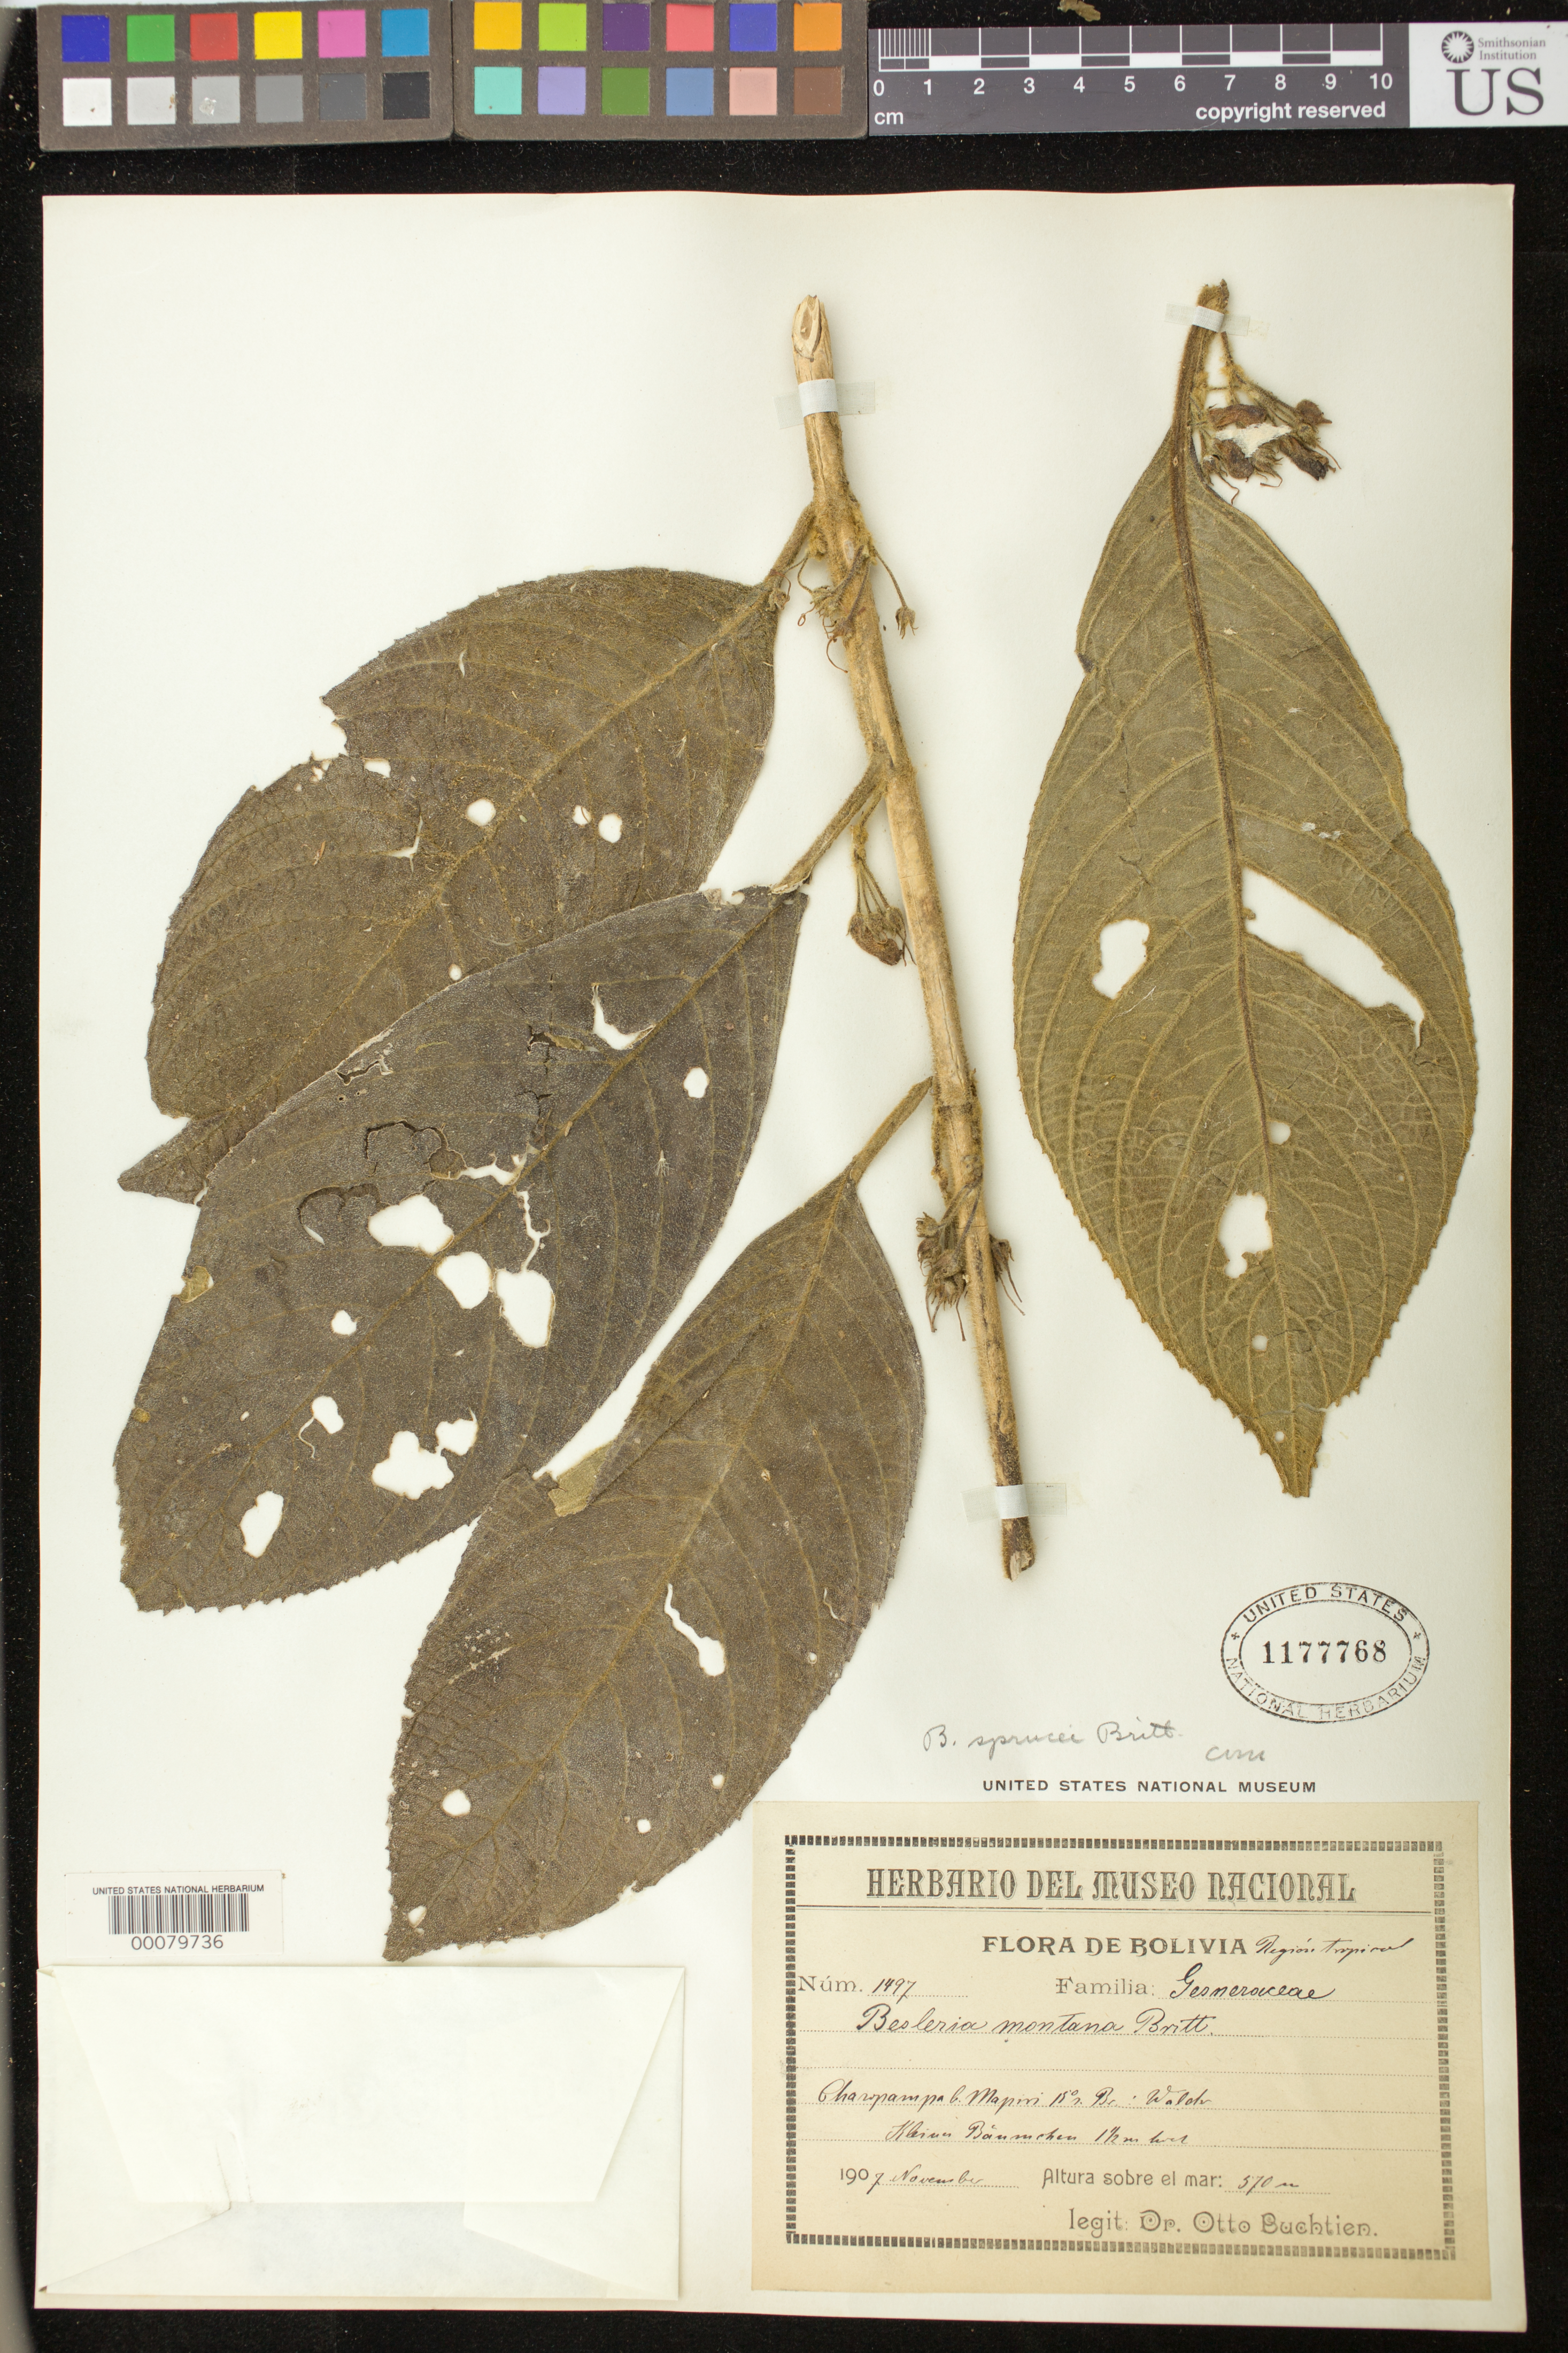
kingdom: Plantae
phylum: Tracheophyta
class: Magnoliopsida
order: Lamiales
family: Gesneriaceae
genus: Besleria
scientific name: Besleria sprucei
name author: Britton ex Rusby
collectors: O. Buchtien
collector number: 1497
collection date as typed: Nov 1907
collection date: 1907-11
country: Bolivia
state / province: La Paz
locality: Charopampa, Mapiri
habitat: Tropical region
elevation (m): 570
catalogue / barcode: US 1177768